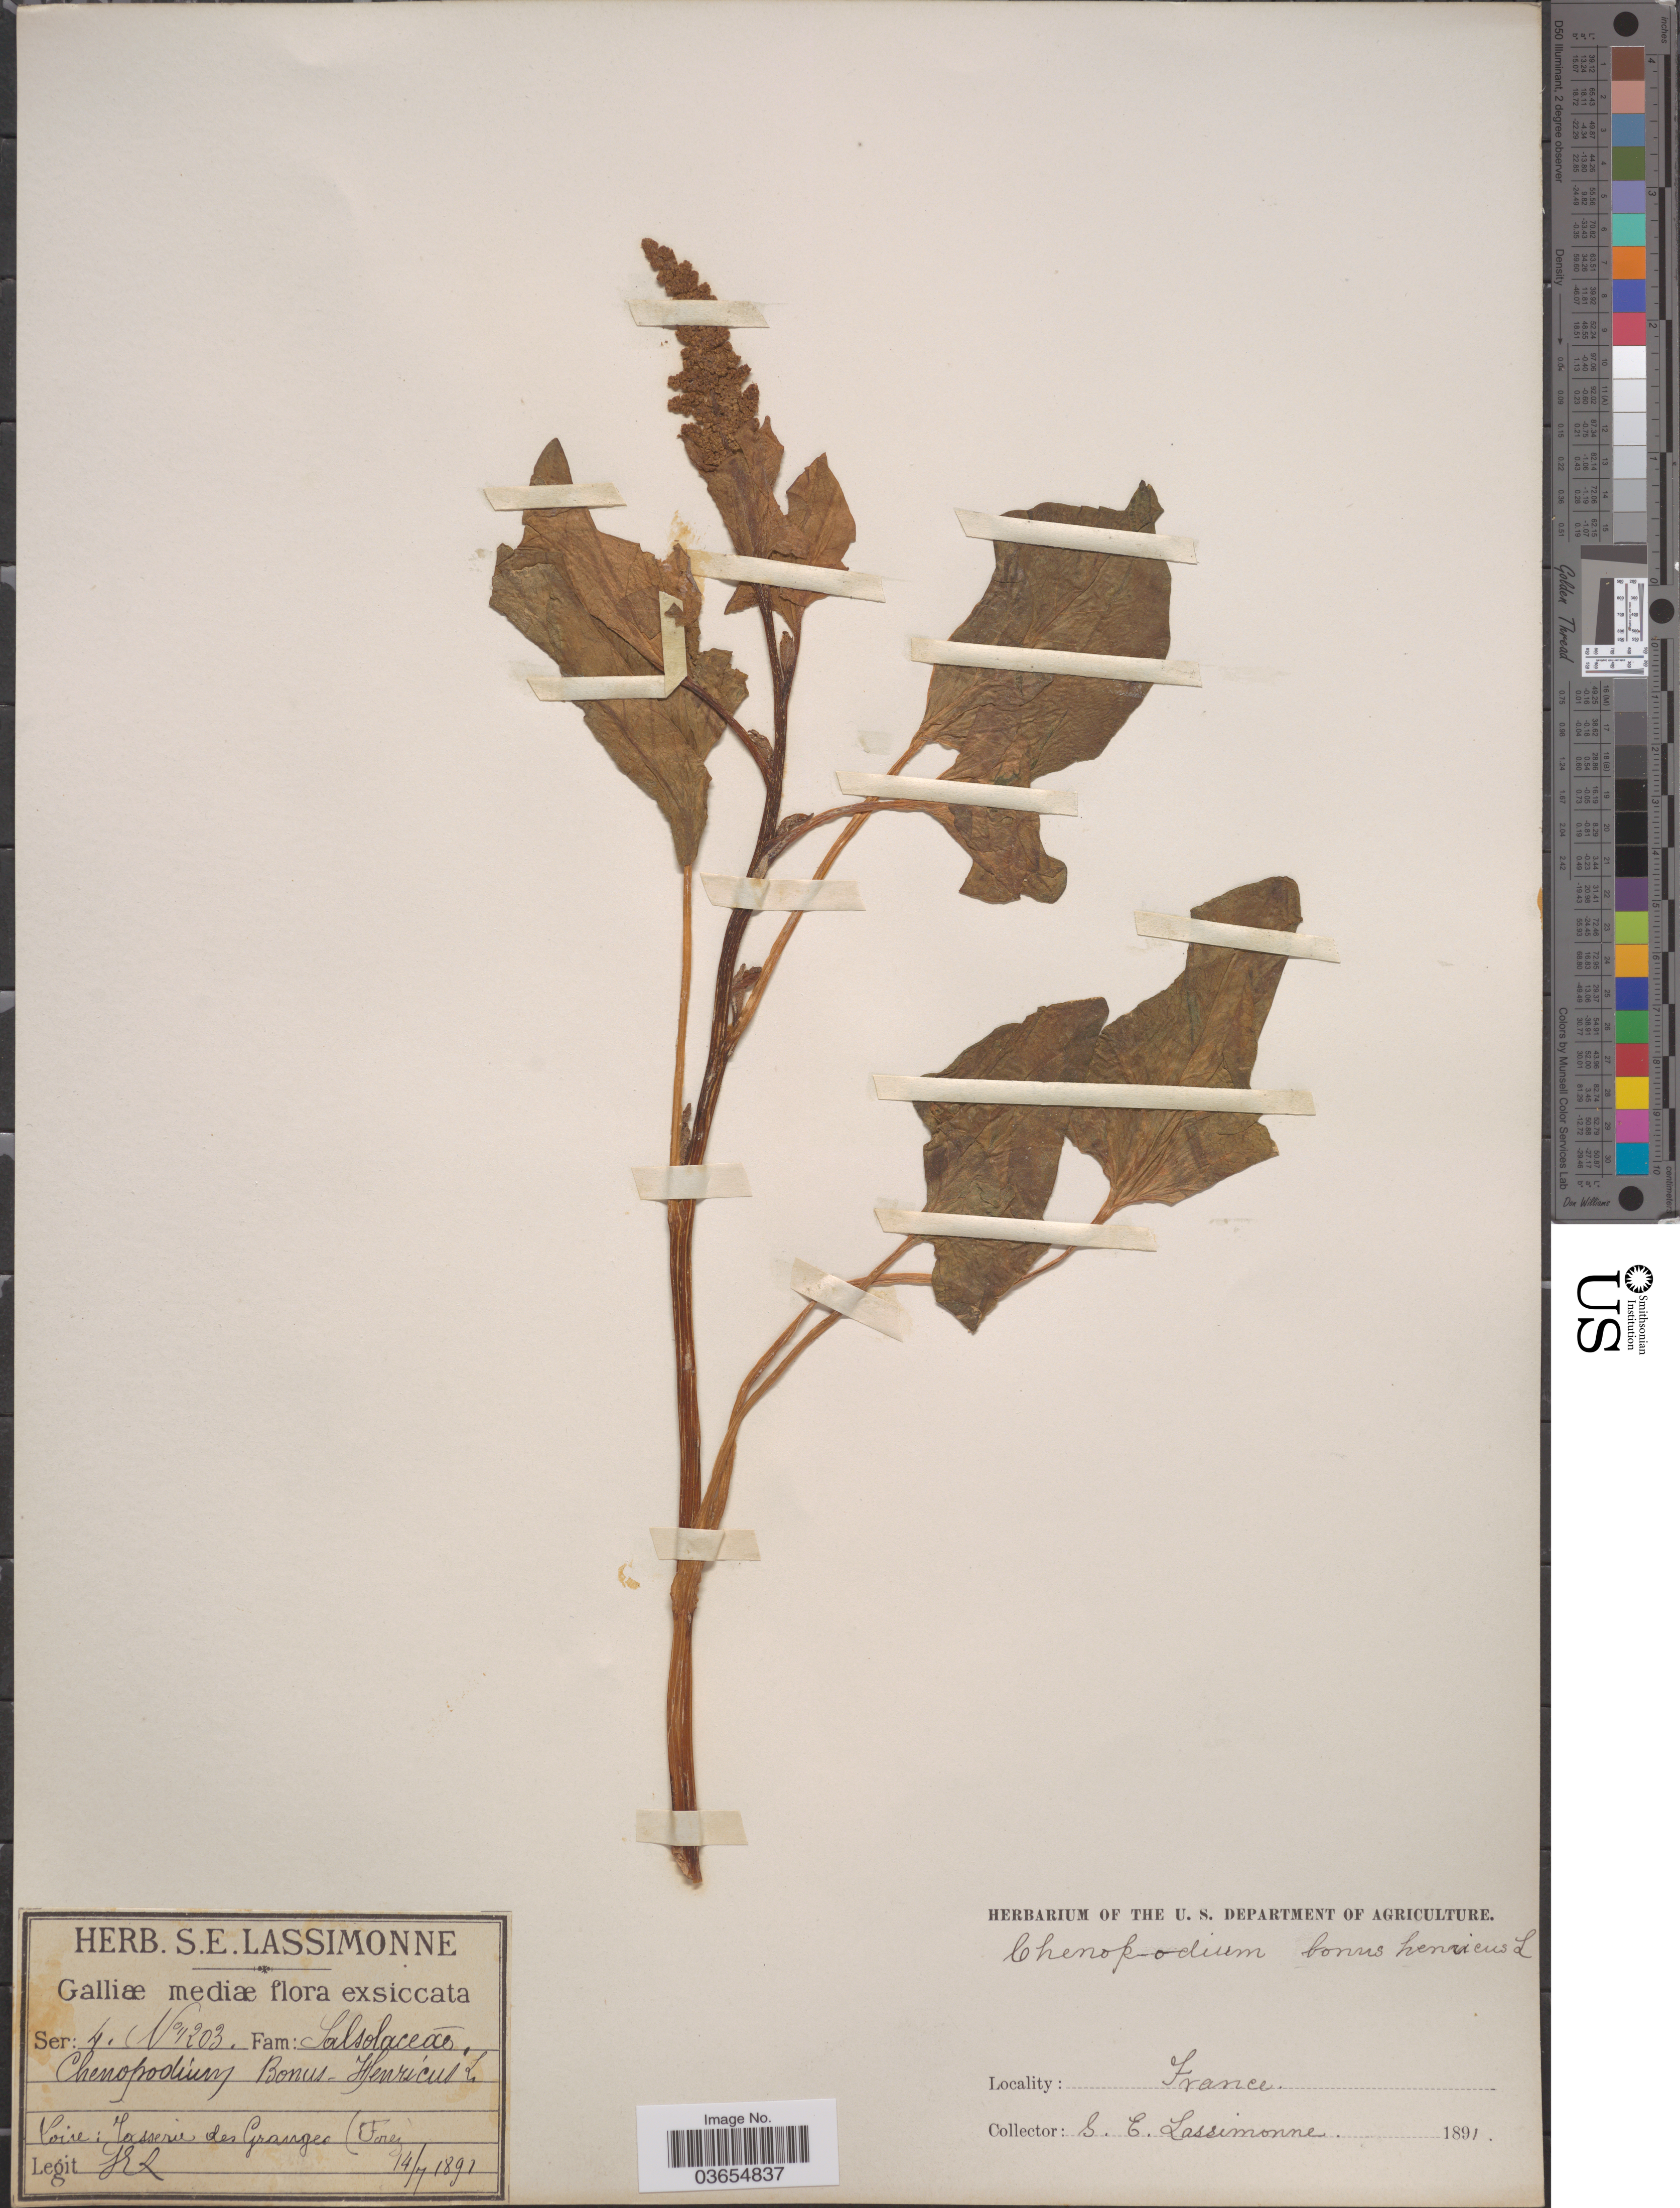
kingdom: Plantae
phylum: Tracheophyta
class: Magnoliopsida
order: Caryophyllales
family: Amaranthaceae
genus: Chenopodium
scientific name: Chenopodium bonus-henricus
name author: L.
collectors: S. Lassimonne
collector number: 1203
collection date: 1891-07-14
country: France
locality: Galliæ mediæ. Loire: Tasserie des Granger (Farez.